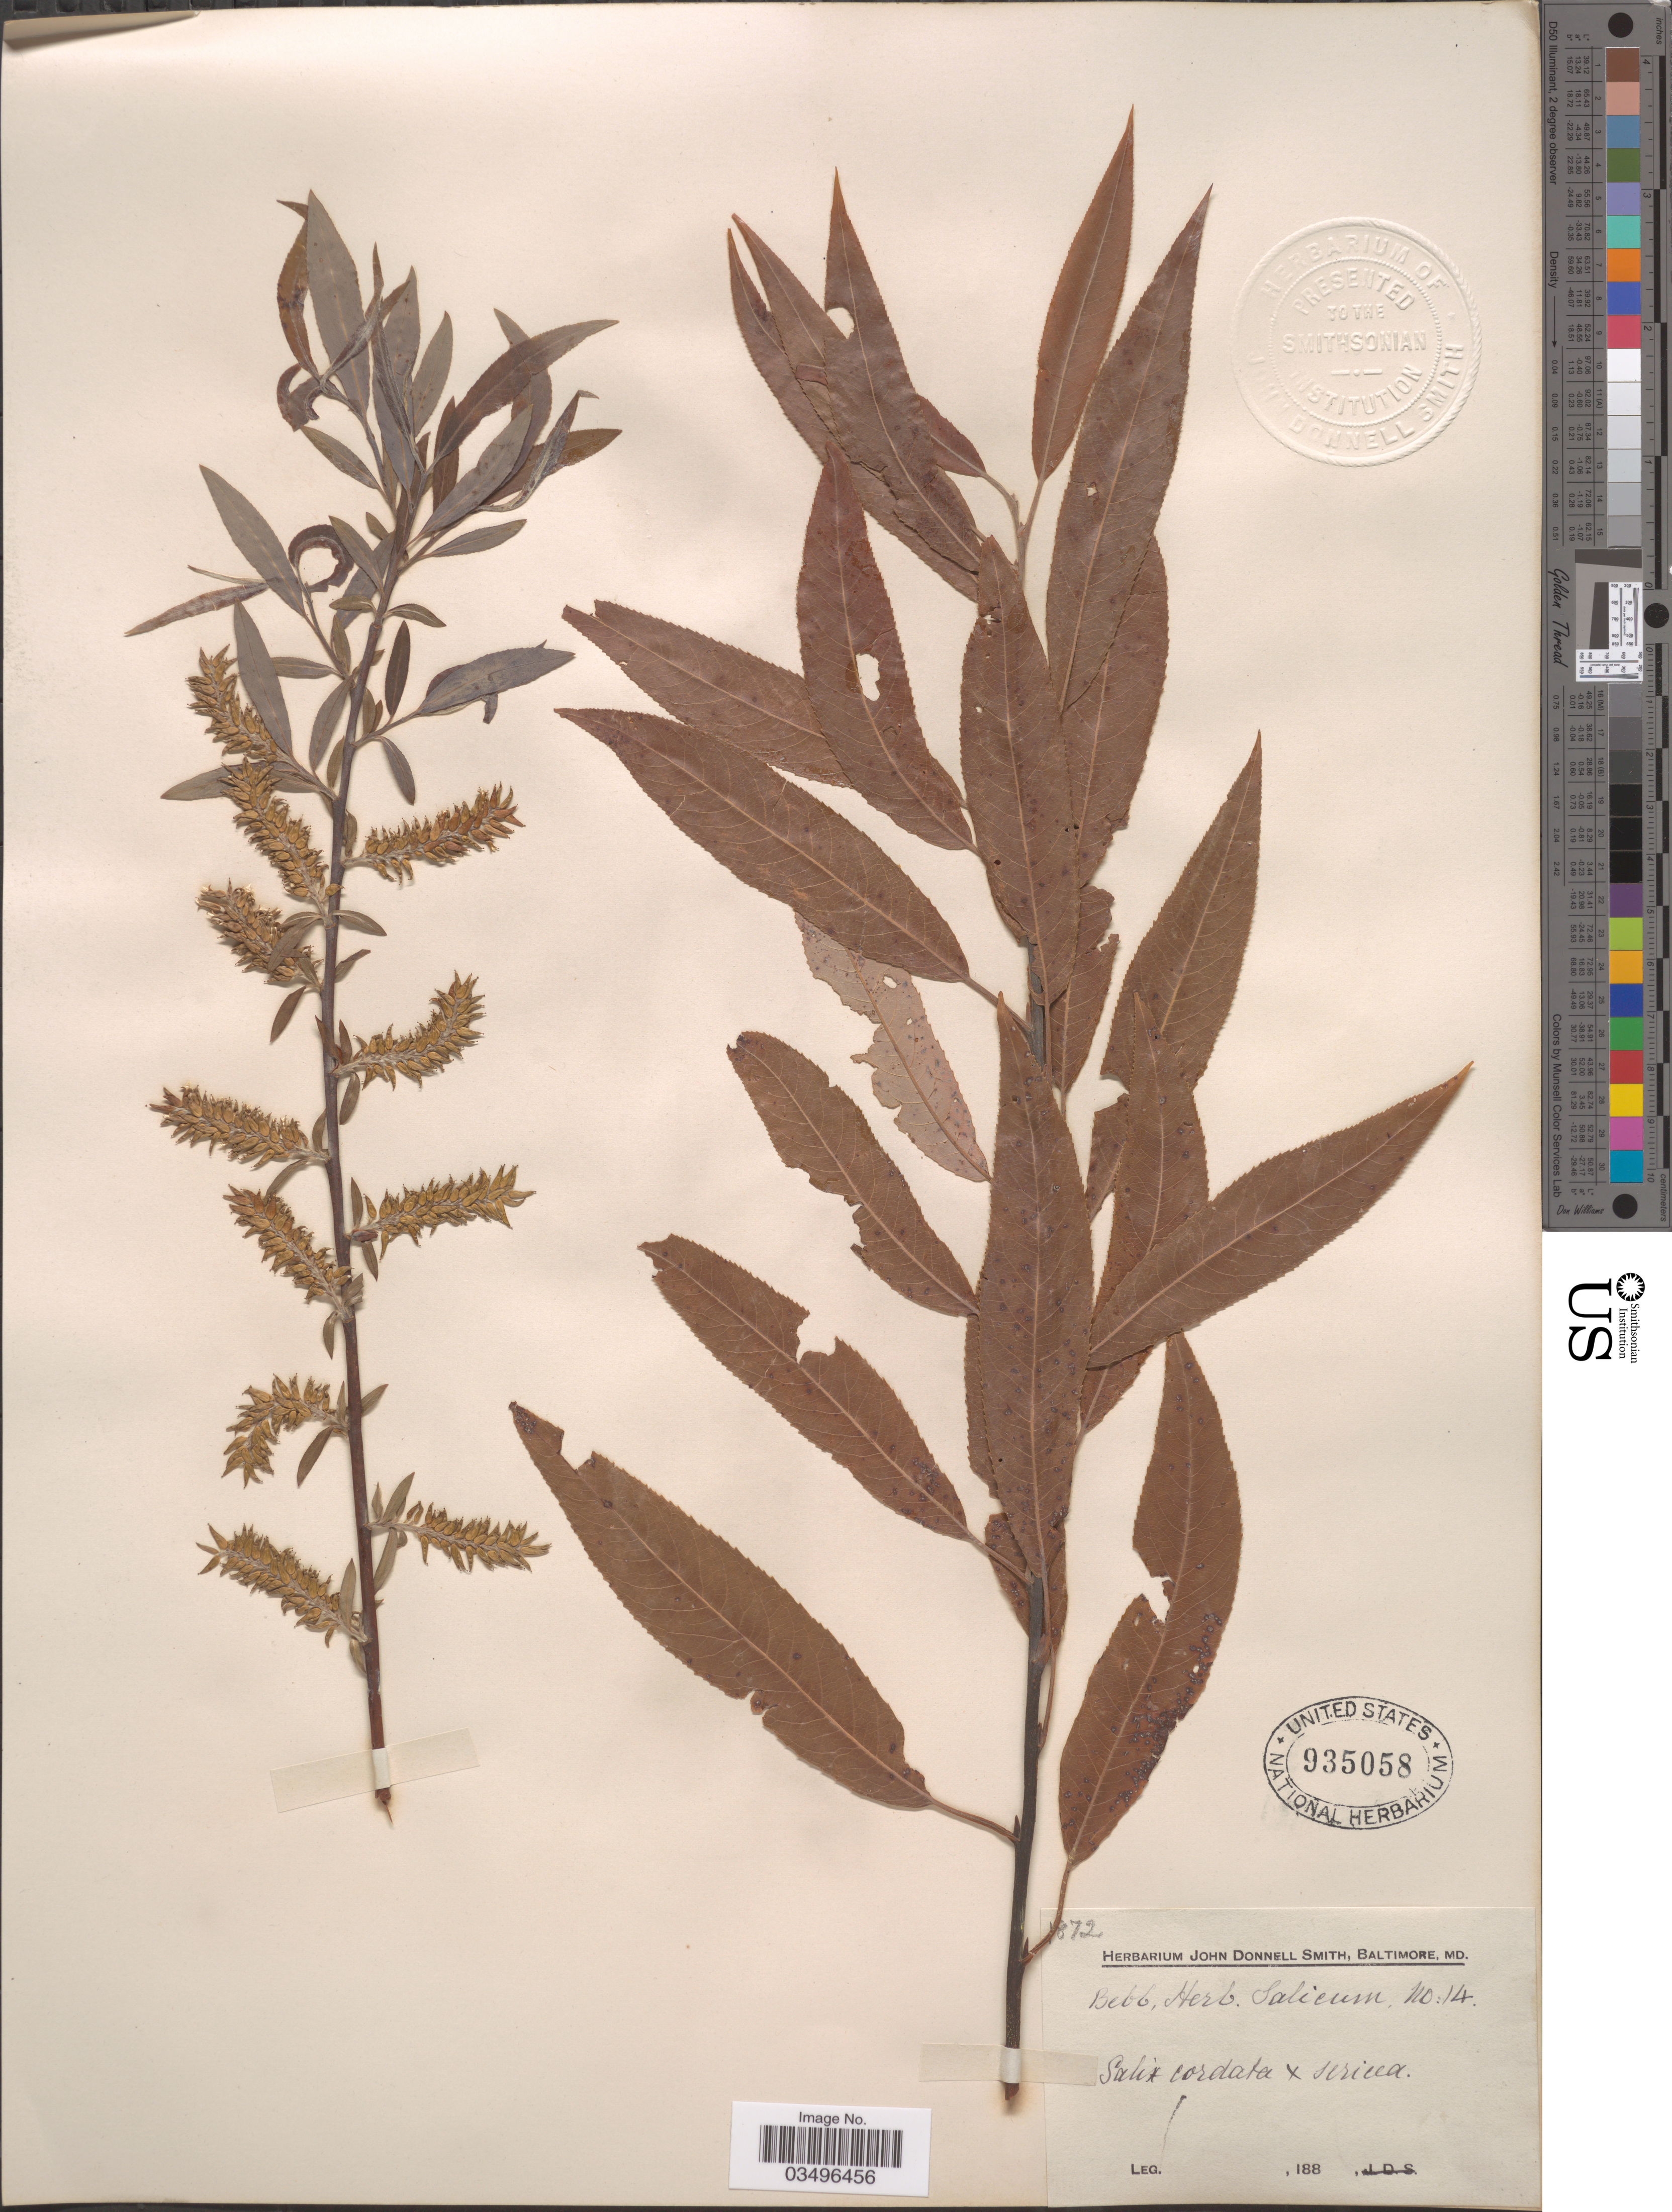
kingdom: Plantae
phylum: Tracheophyta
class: Magnoliopsida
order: Malpighiales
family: Salicaceae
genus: Salix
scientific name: Salix cordata x S. sericea Marshall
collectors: -. Bebb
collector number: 14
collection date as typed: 188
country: United States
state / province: Maryland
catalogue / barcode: US 935058